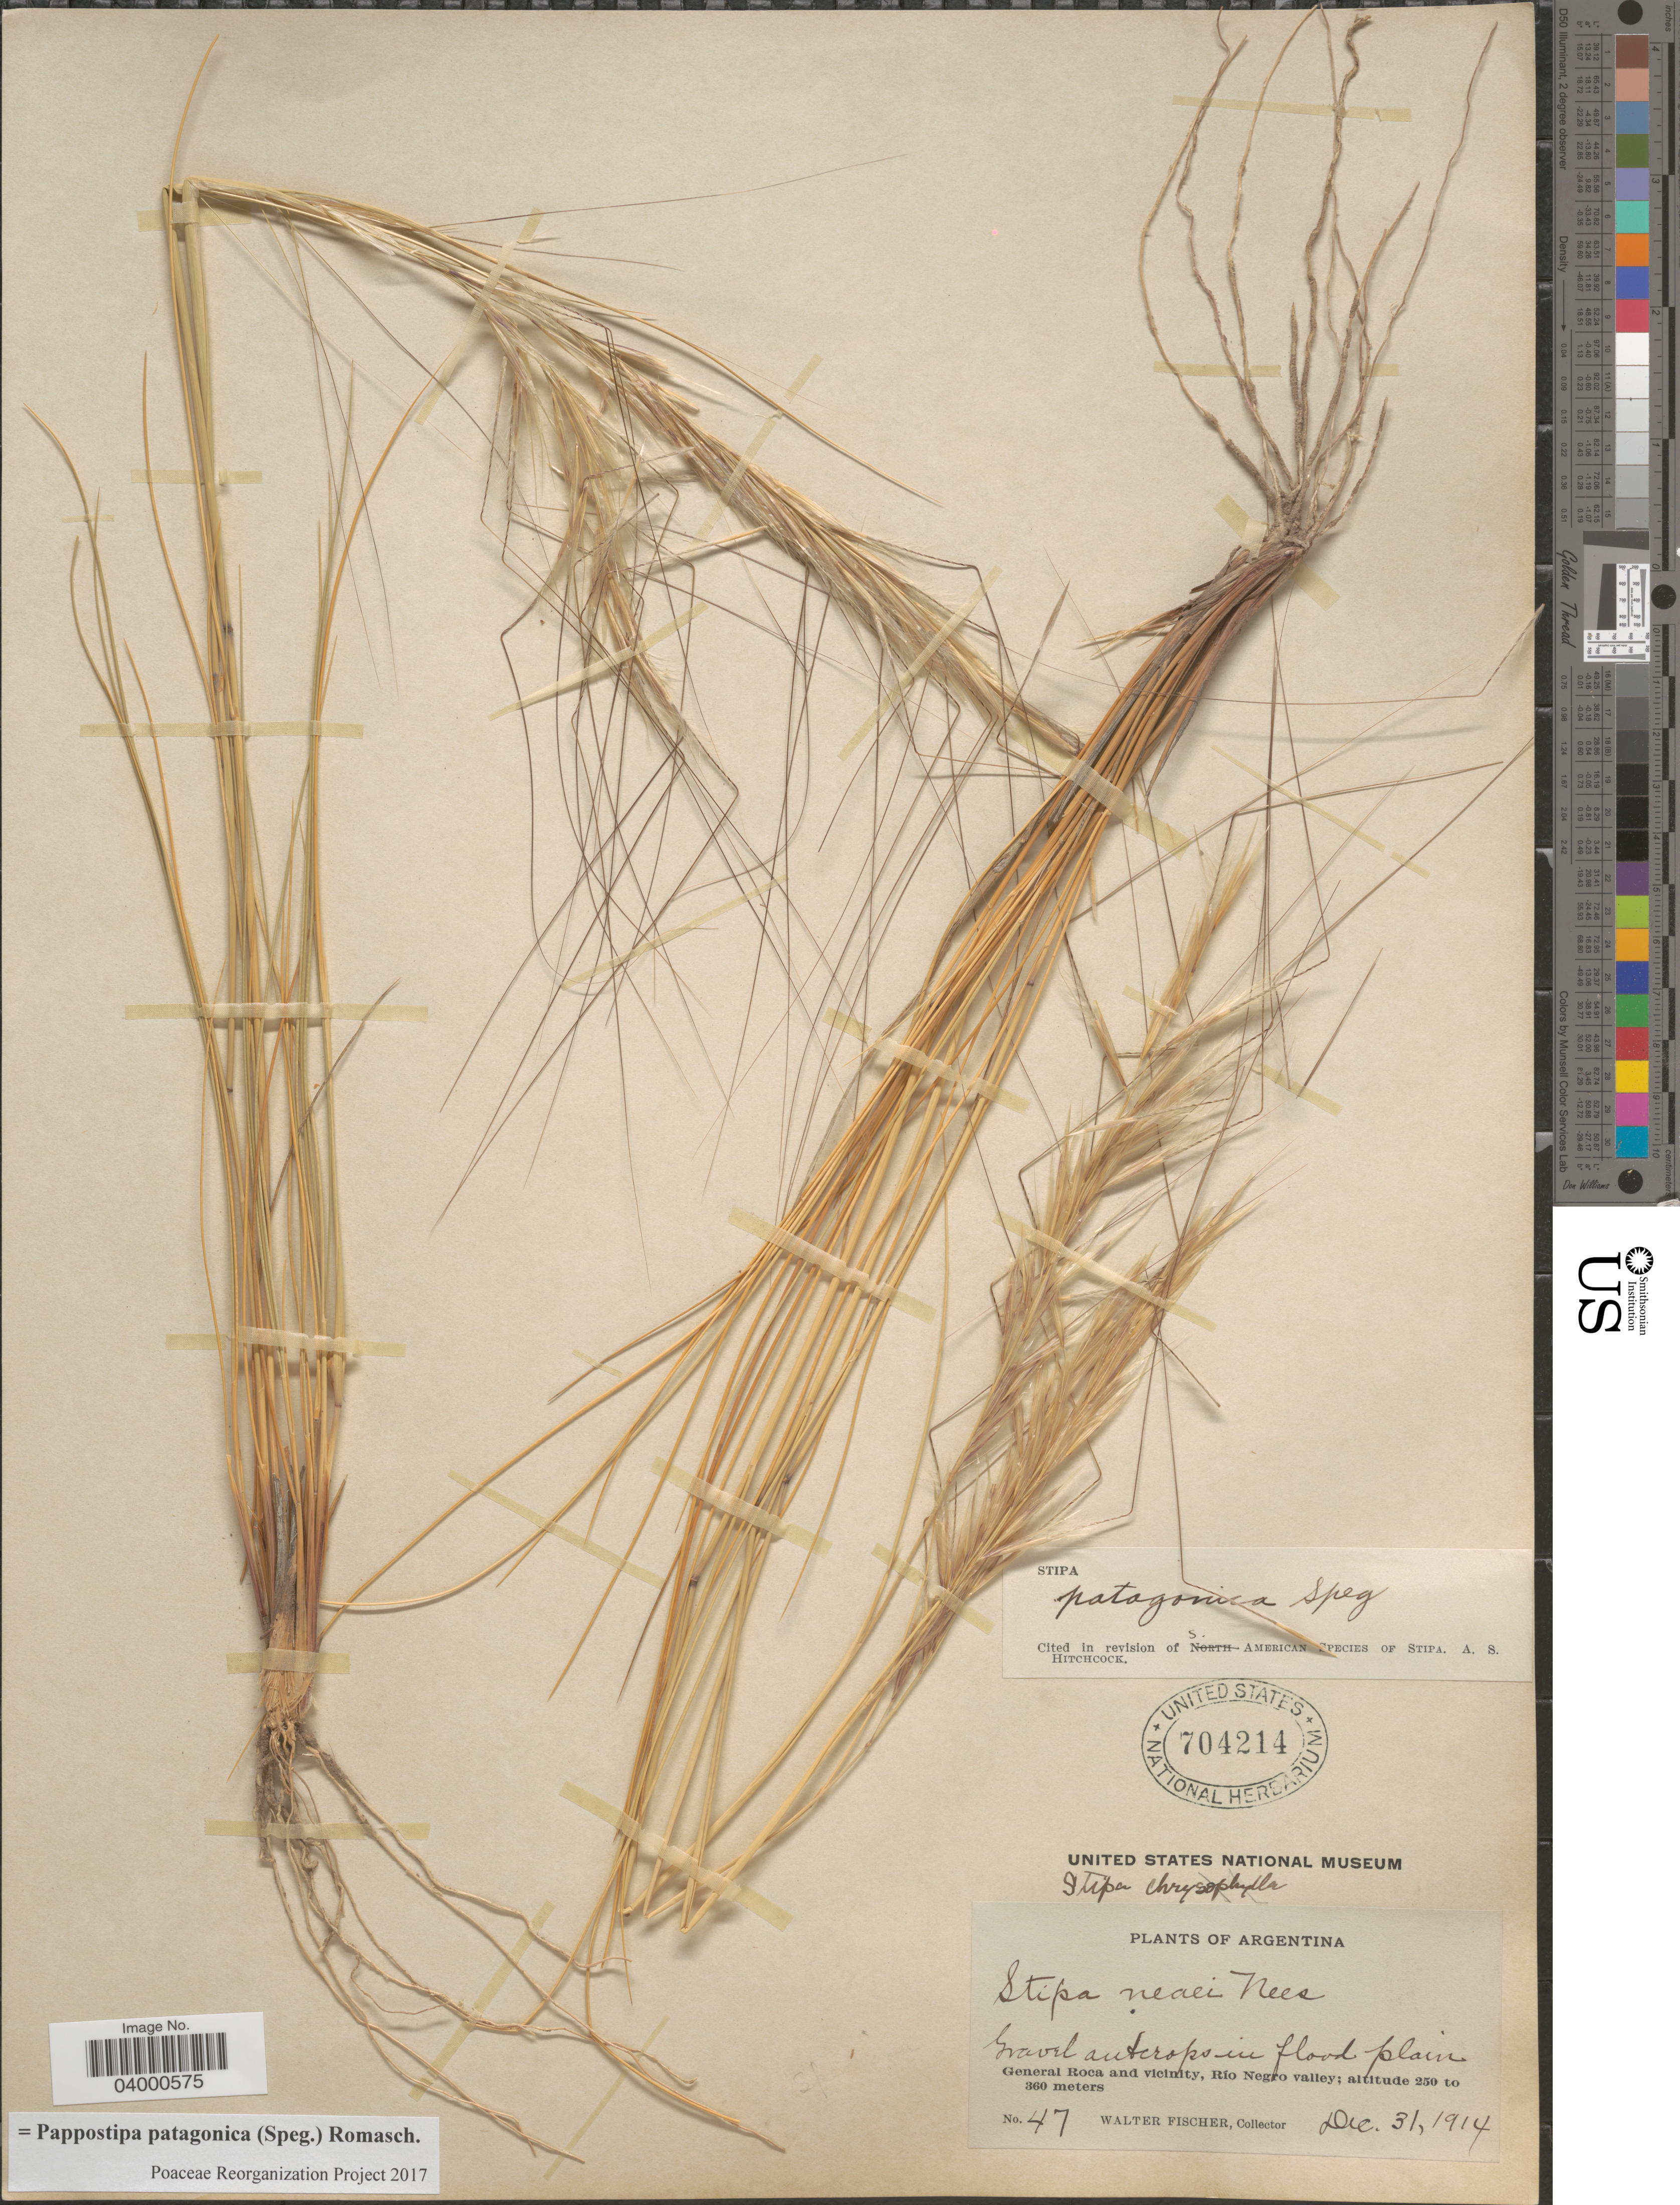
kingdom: Plantae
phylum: Tracheophyta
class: Liliopsida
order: Poales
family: Poaceae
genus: Pappostipa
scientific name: Pappostipa patagonica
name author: (Speg.) Romasch.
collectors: W. Fischer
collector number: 47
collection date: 1914-12-31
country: Argentina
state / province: Rio Negro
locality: General Roca and vicinity, Rio Negro valley.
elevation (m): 250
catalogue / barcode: US 704214